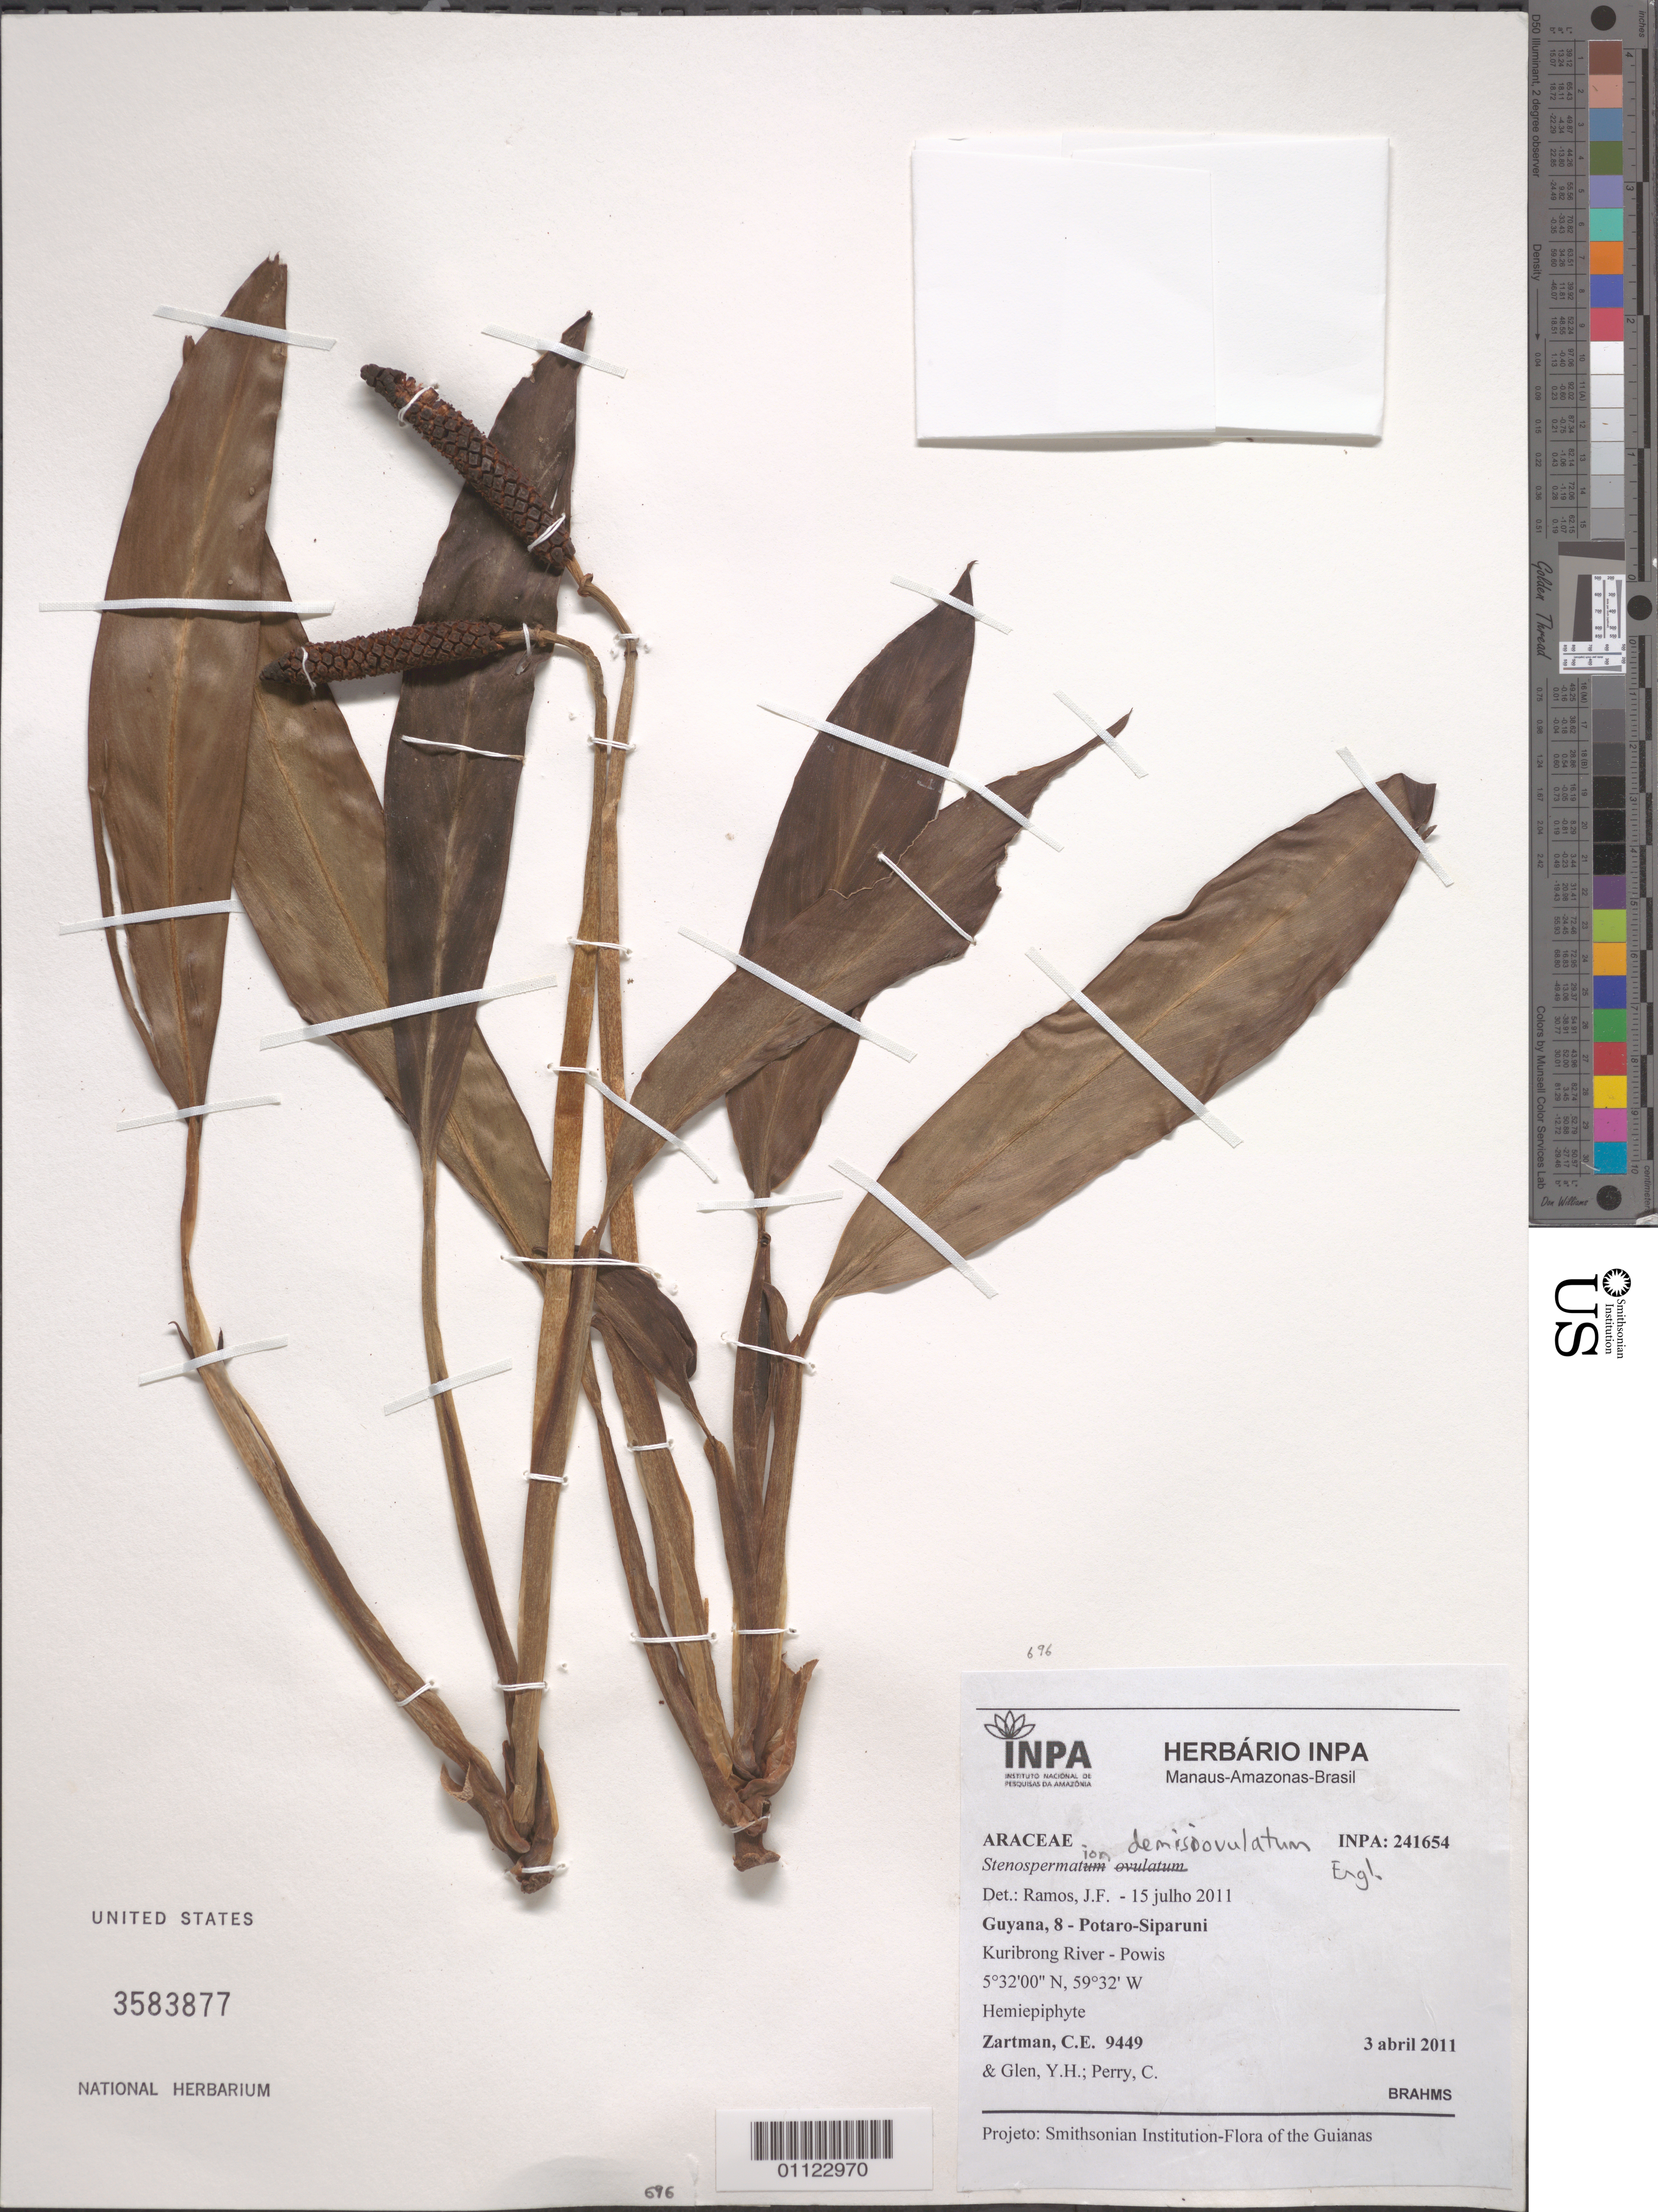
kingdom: Plantae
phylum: Tracheophyta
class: Liliopsida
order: Alismatales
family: Araceae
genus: Stenospermation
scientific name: Stenospermation densiovulatum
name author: Engl.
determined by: Ramos, J. F.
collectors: C. Zartman, Y. Glen & C. Perry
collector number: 9449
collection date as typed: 3-Apr-11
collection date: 1911-04-03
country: Guyana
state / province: Potaro-Siparuni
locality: Kuribrong River - Powis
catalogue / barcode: US 3583877